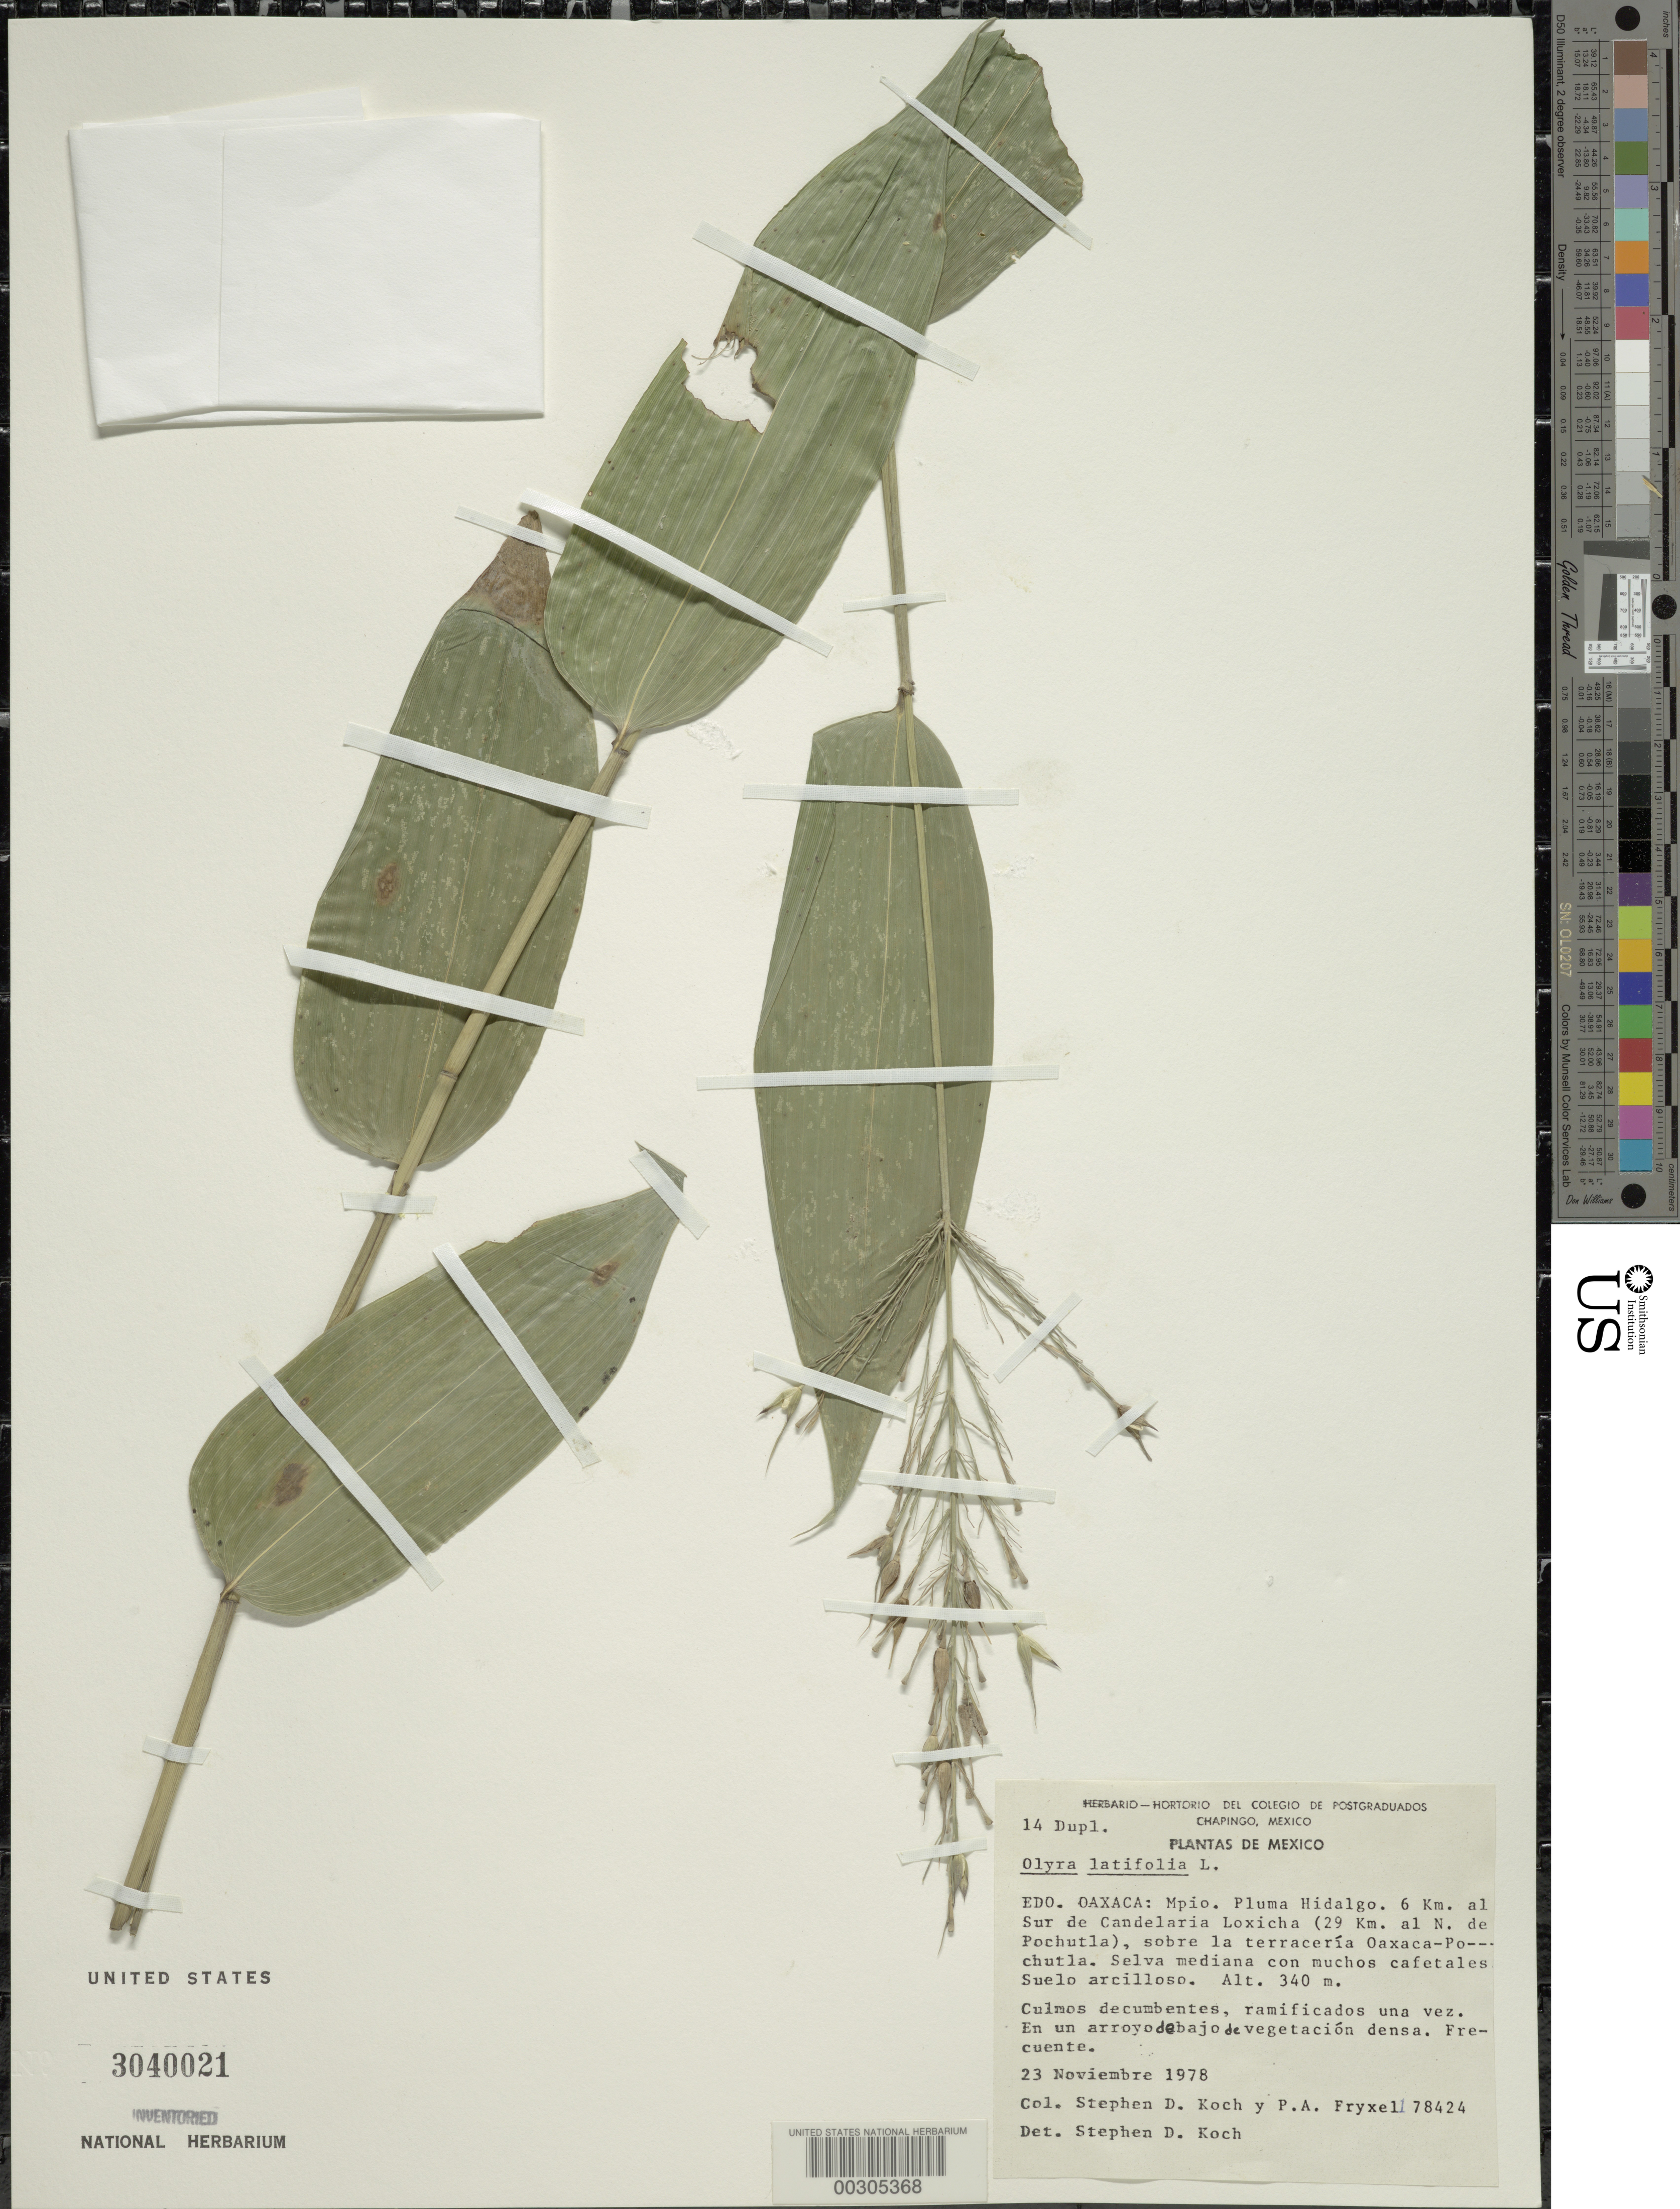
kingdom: Plantae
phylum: Tracheophyta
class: Liliopsida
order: Poales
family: Poaceae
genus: Olyra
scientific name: Olyra latifolia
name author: L.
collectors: S. D. Koch & P. A. Fryxell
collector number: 78424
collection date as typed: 23 Nov 1978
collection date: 1978-11-23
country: Mexico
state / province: Oaxaca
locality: Pluma hidalgo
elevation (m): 340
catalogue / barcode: US 3040021